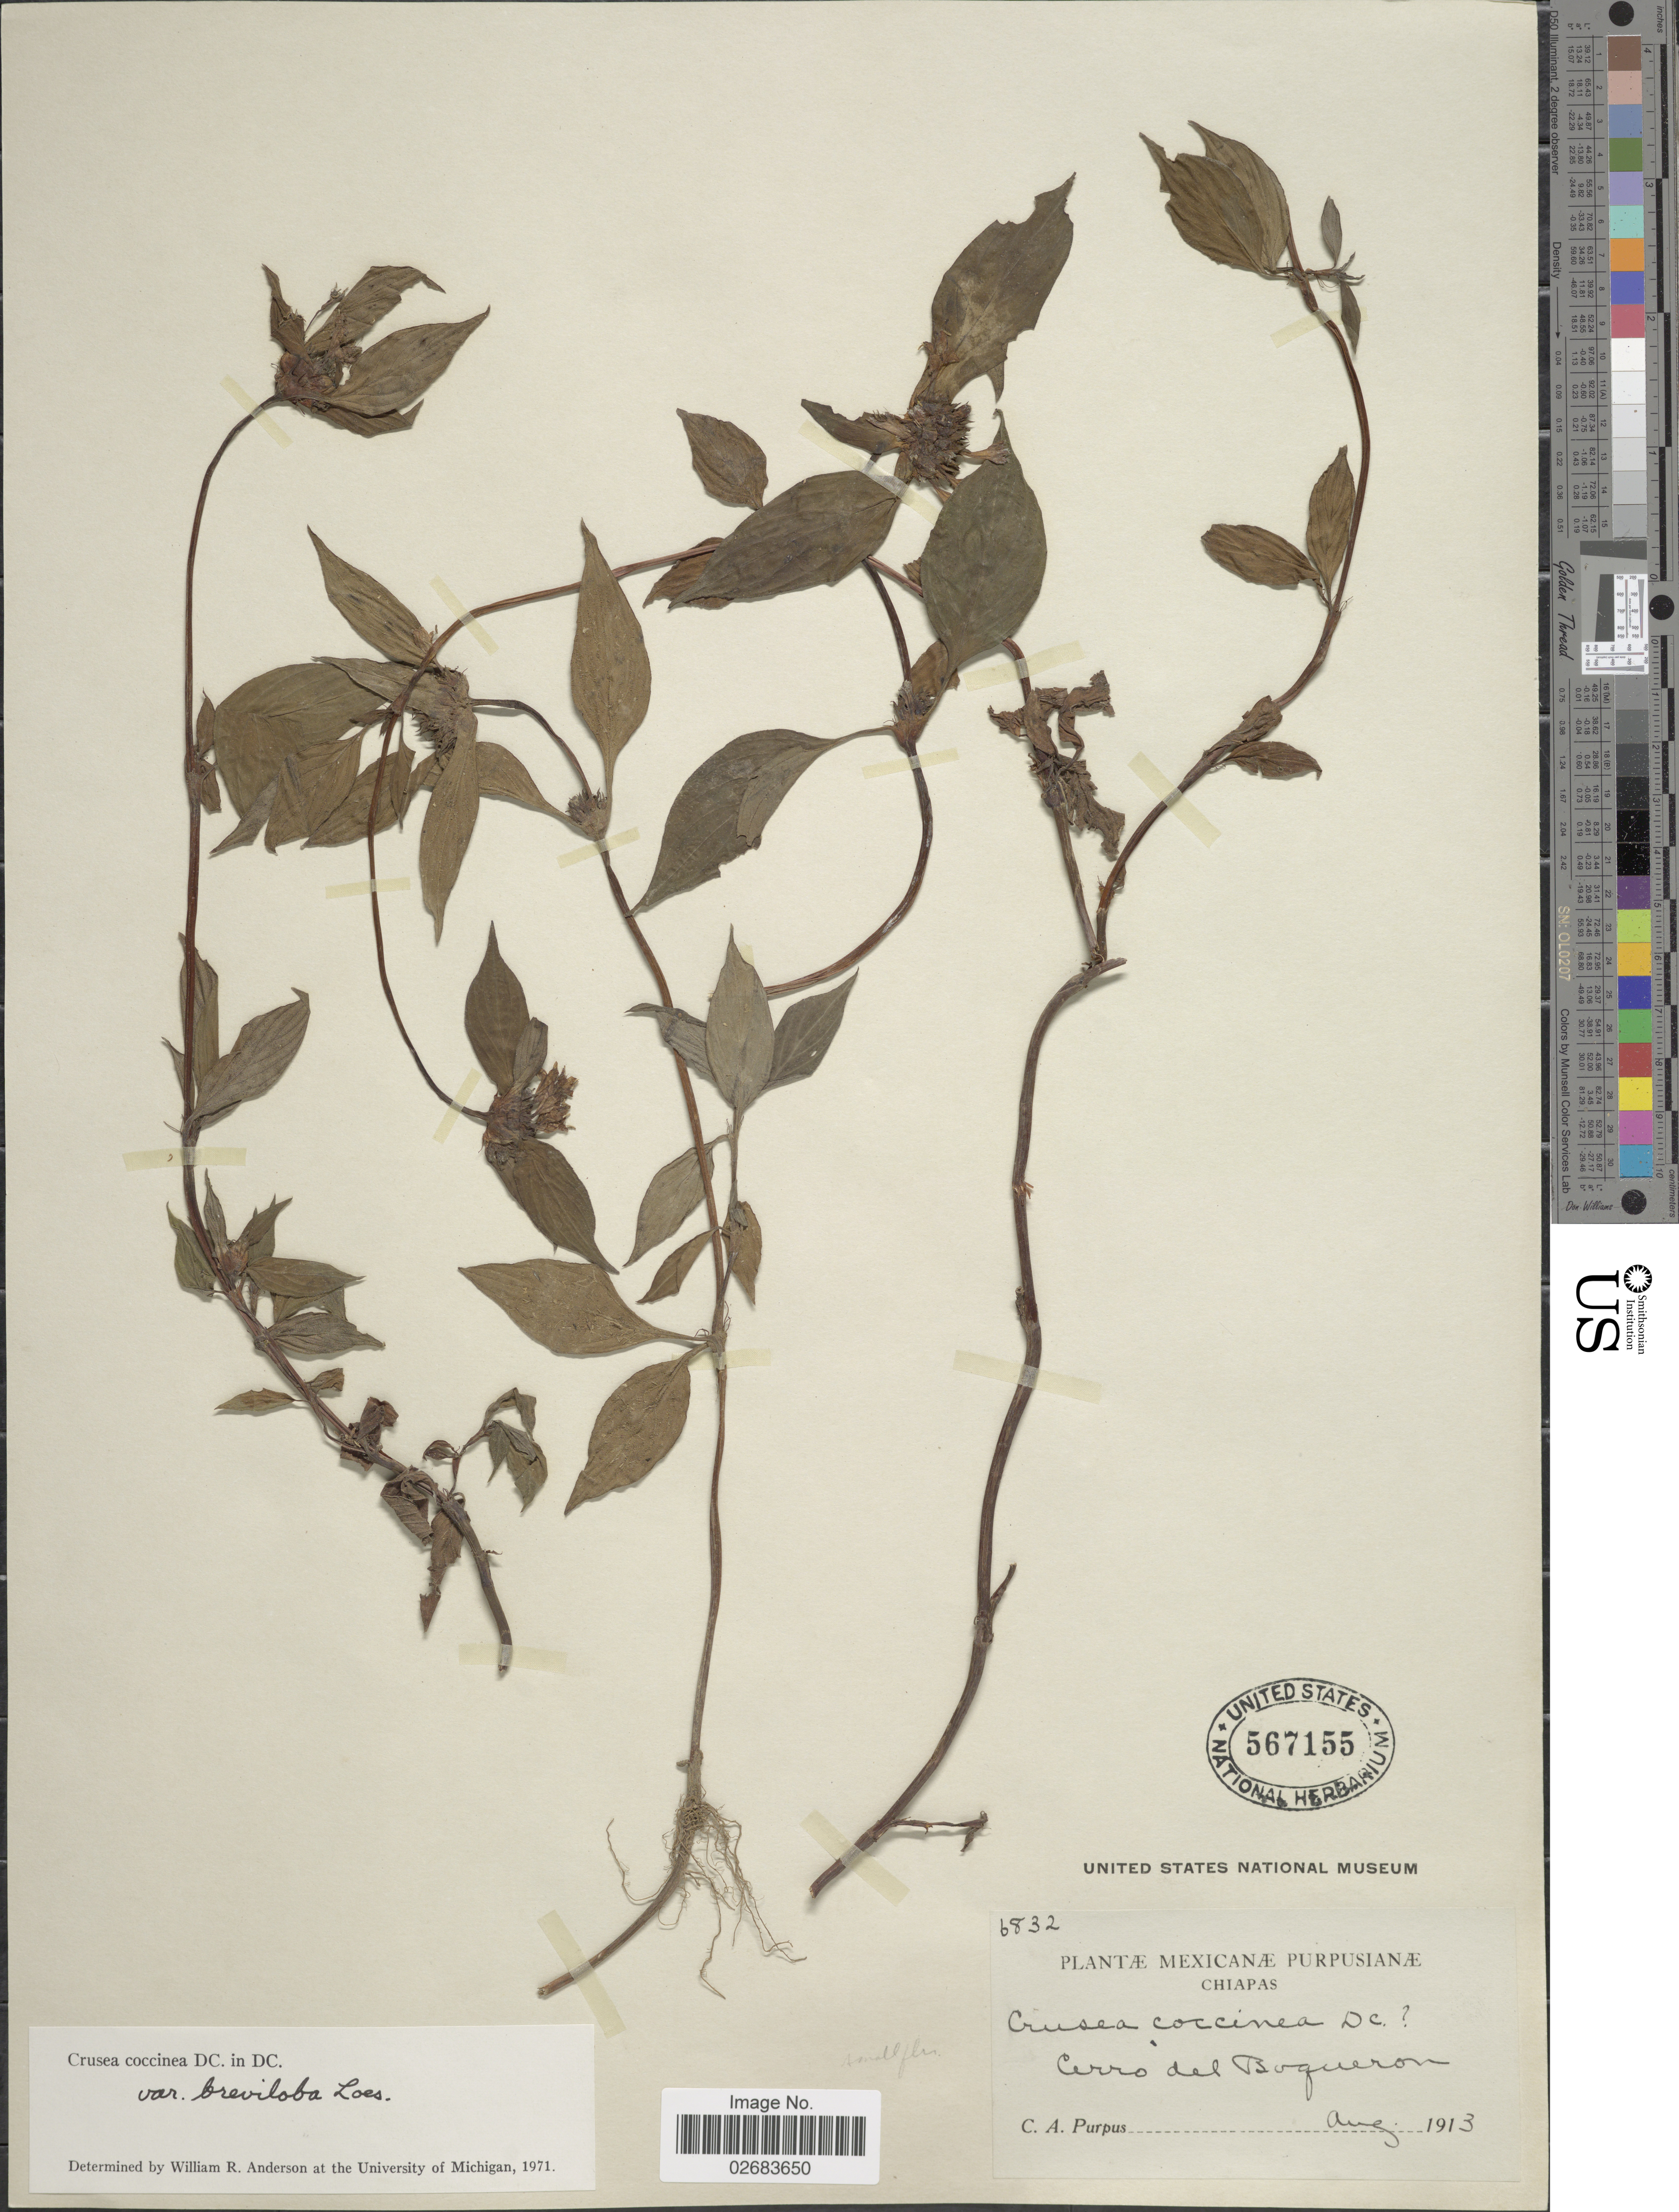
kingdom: Plantae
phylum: Tracheophyta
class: Magnoliopsida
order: Gentianales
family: Rubiaceae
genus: Crusea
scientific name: Crusea coccinea var. breviloba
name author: Loes.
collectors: C. A. Purpus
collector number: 6832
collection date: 1913-08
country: Mexico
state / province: Chiapas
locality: Cerro del Boqueron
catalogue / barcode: US 567155